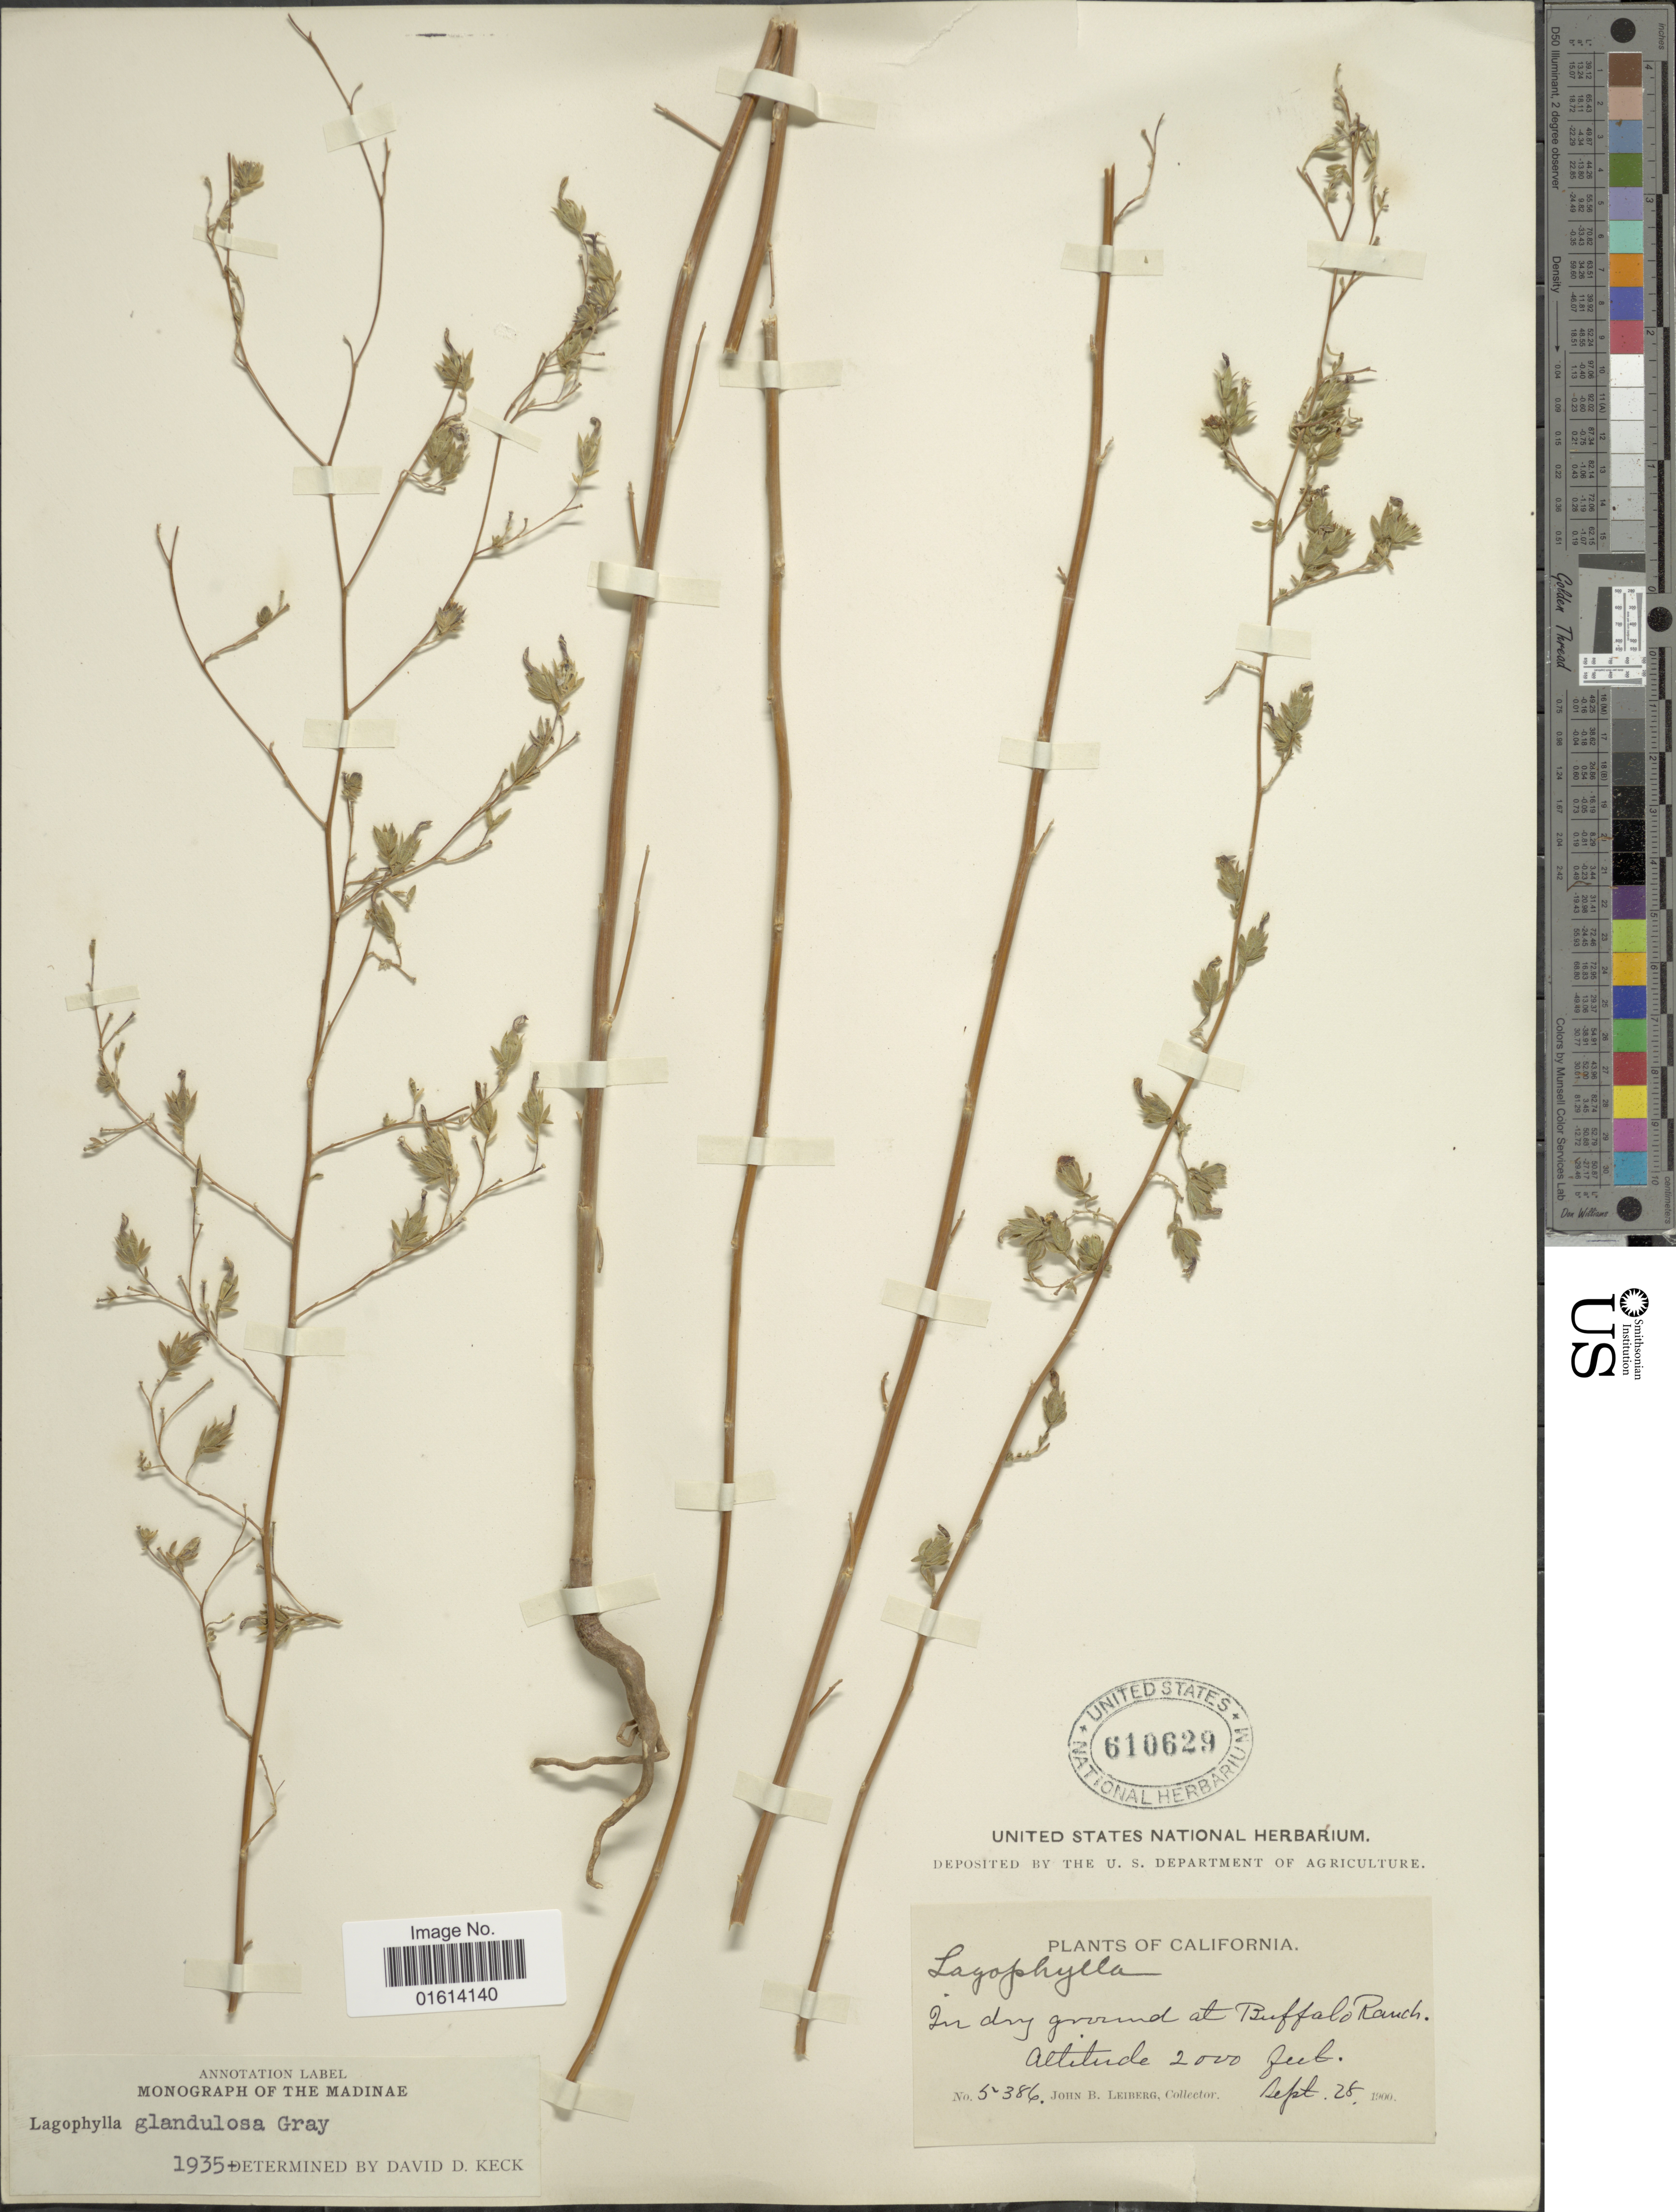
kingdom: Plantae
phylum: Tracheophyta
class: Magnoliopsida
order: Asterales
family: Asteraceae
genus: Lagophylla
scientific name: Lagophylla glandulosa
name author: A. Gray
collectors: J. B. Leiberg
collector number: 5386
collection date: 1900-09-28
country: United States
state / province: California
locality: At Buffalo Ranch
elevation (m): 610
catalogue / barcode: US 610629